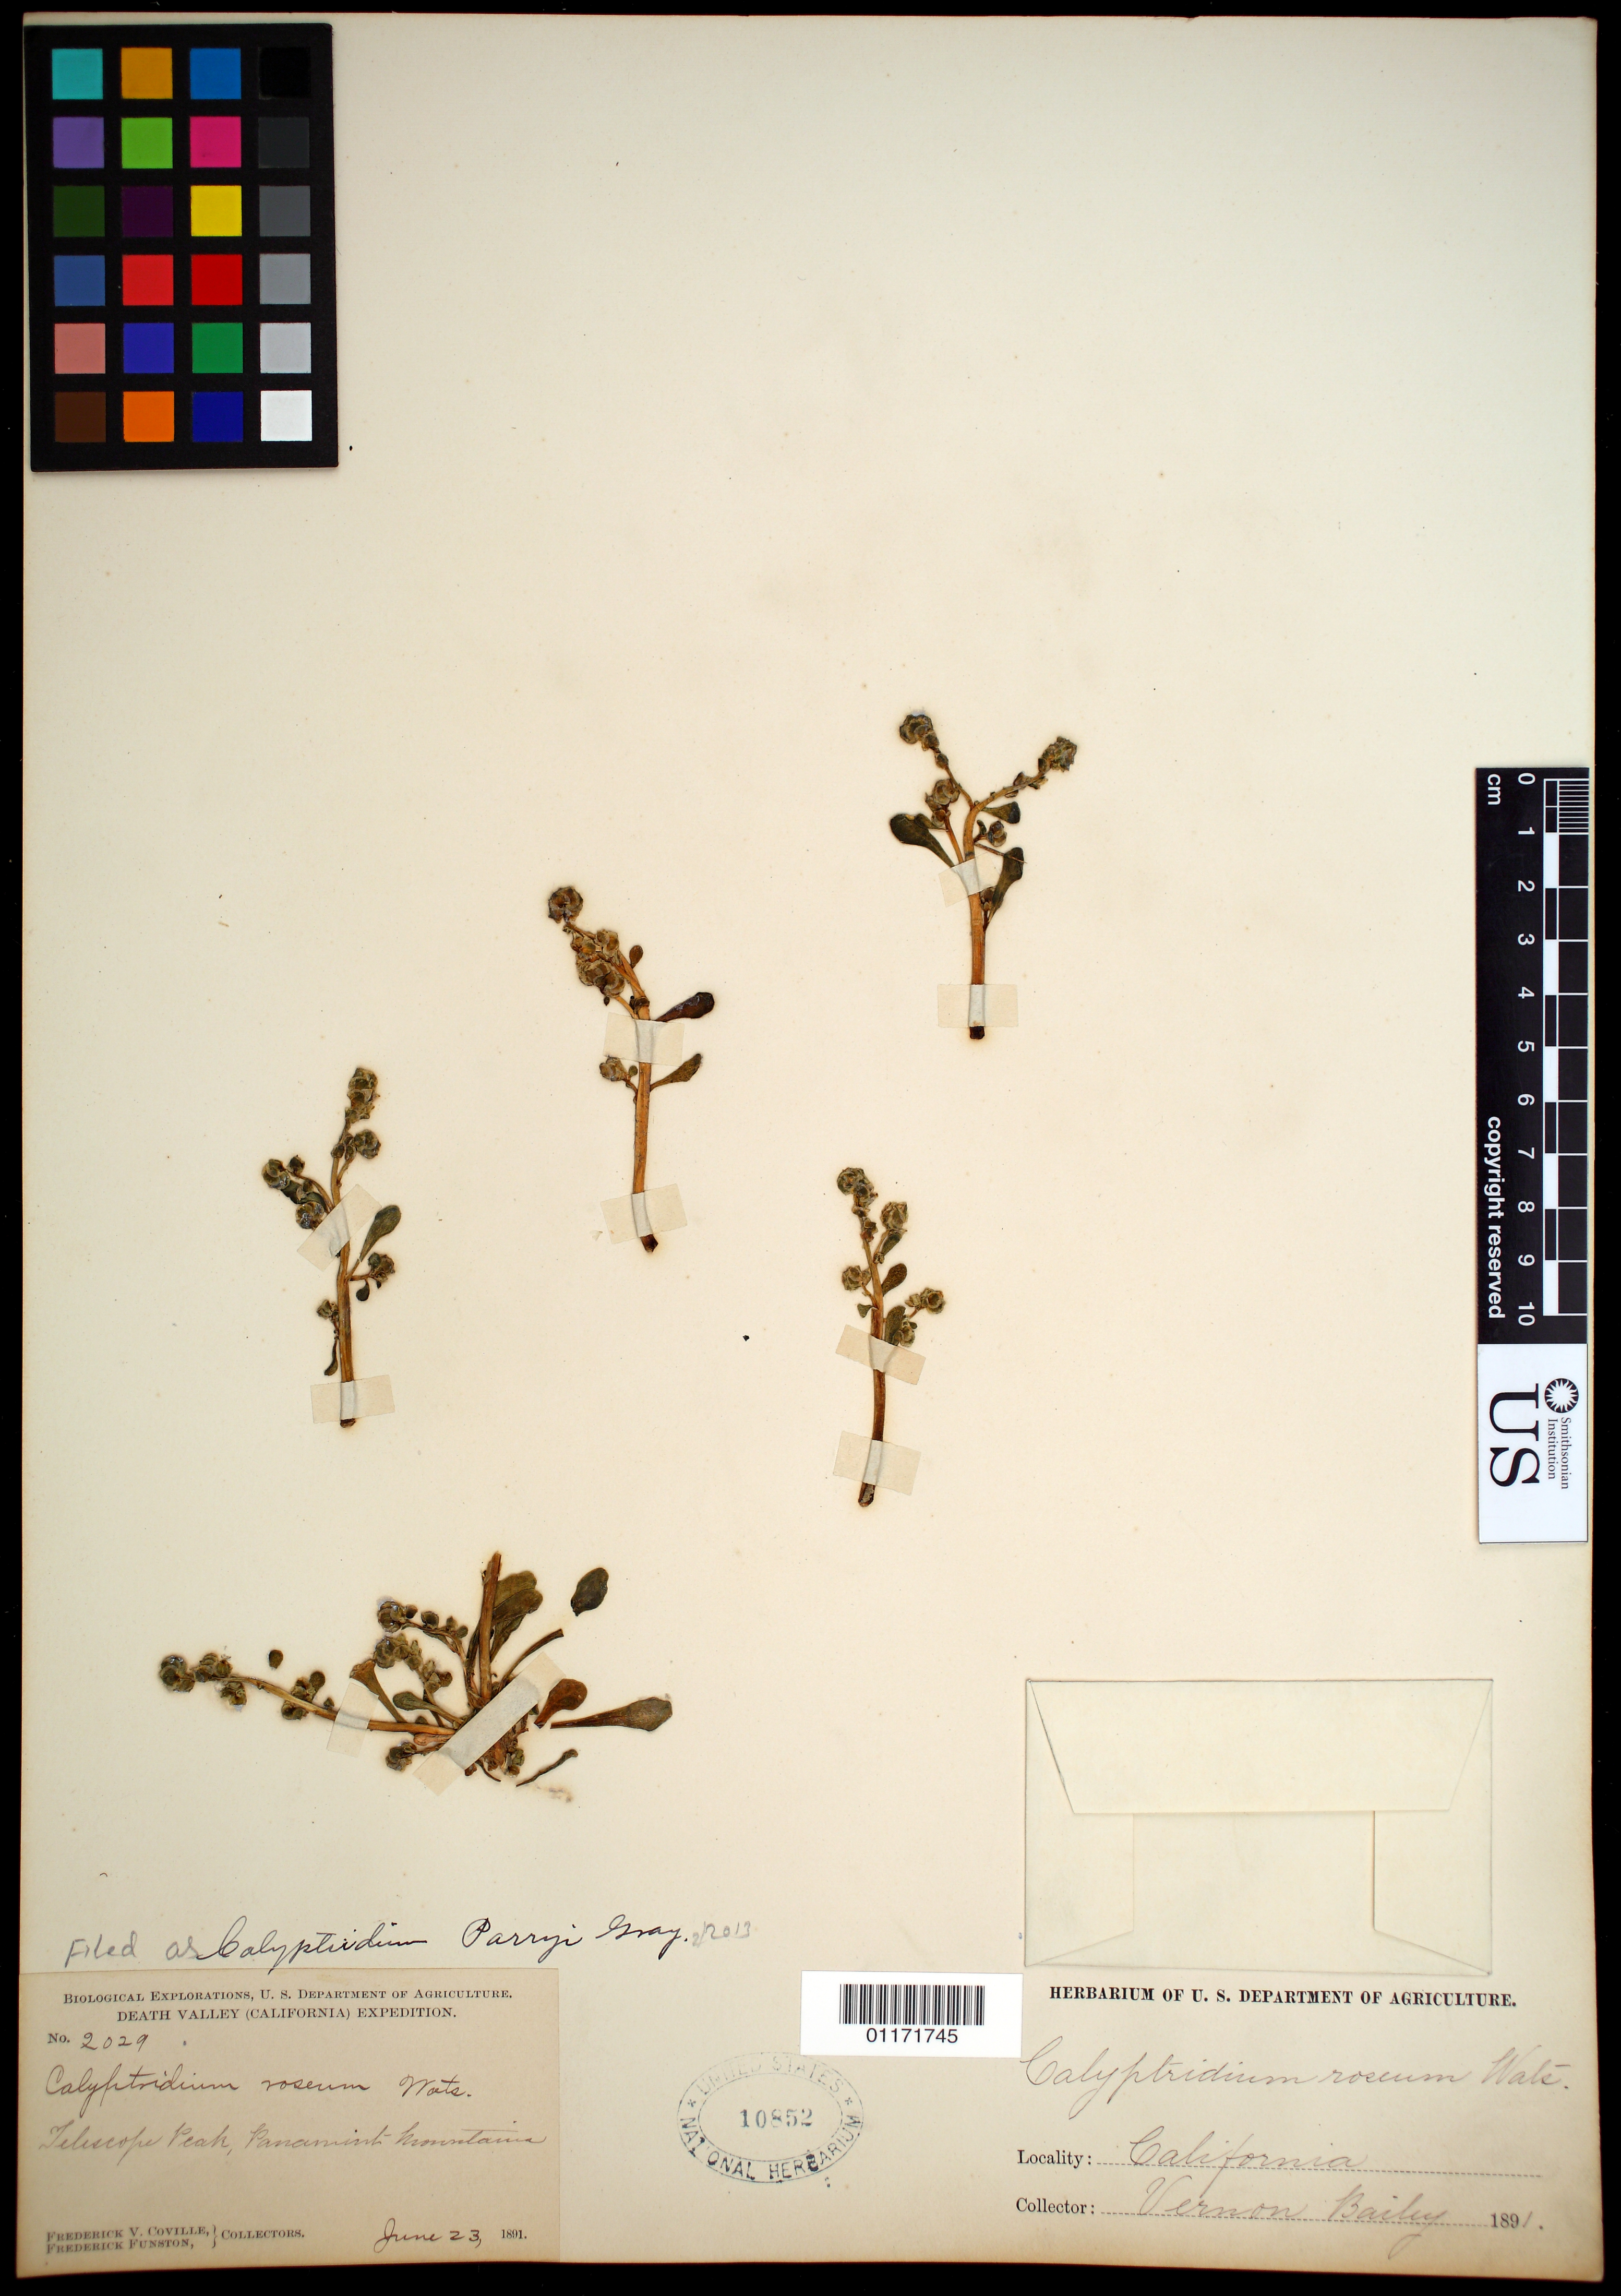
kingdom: Plantae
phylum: Tracheophyta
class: Magnoliopsida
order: Caryophyllales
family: Montiaceae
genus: Calyptridium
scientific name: Calyptridium parryi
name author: A. Gray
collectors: V. O. Bailey, F. V. Coville & F. Funston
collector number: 2029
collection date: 1891-06-23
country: United States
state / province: California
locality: Telescope Peak, Panamint Mts.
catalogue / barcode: US 10852